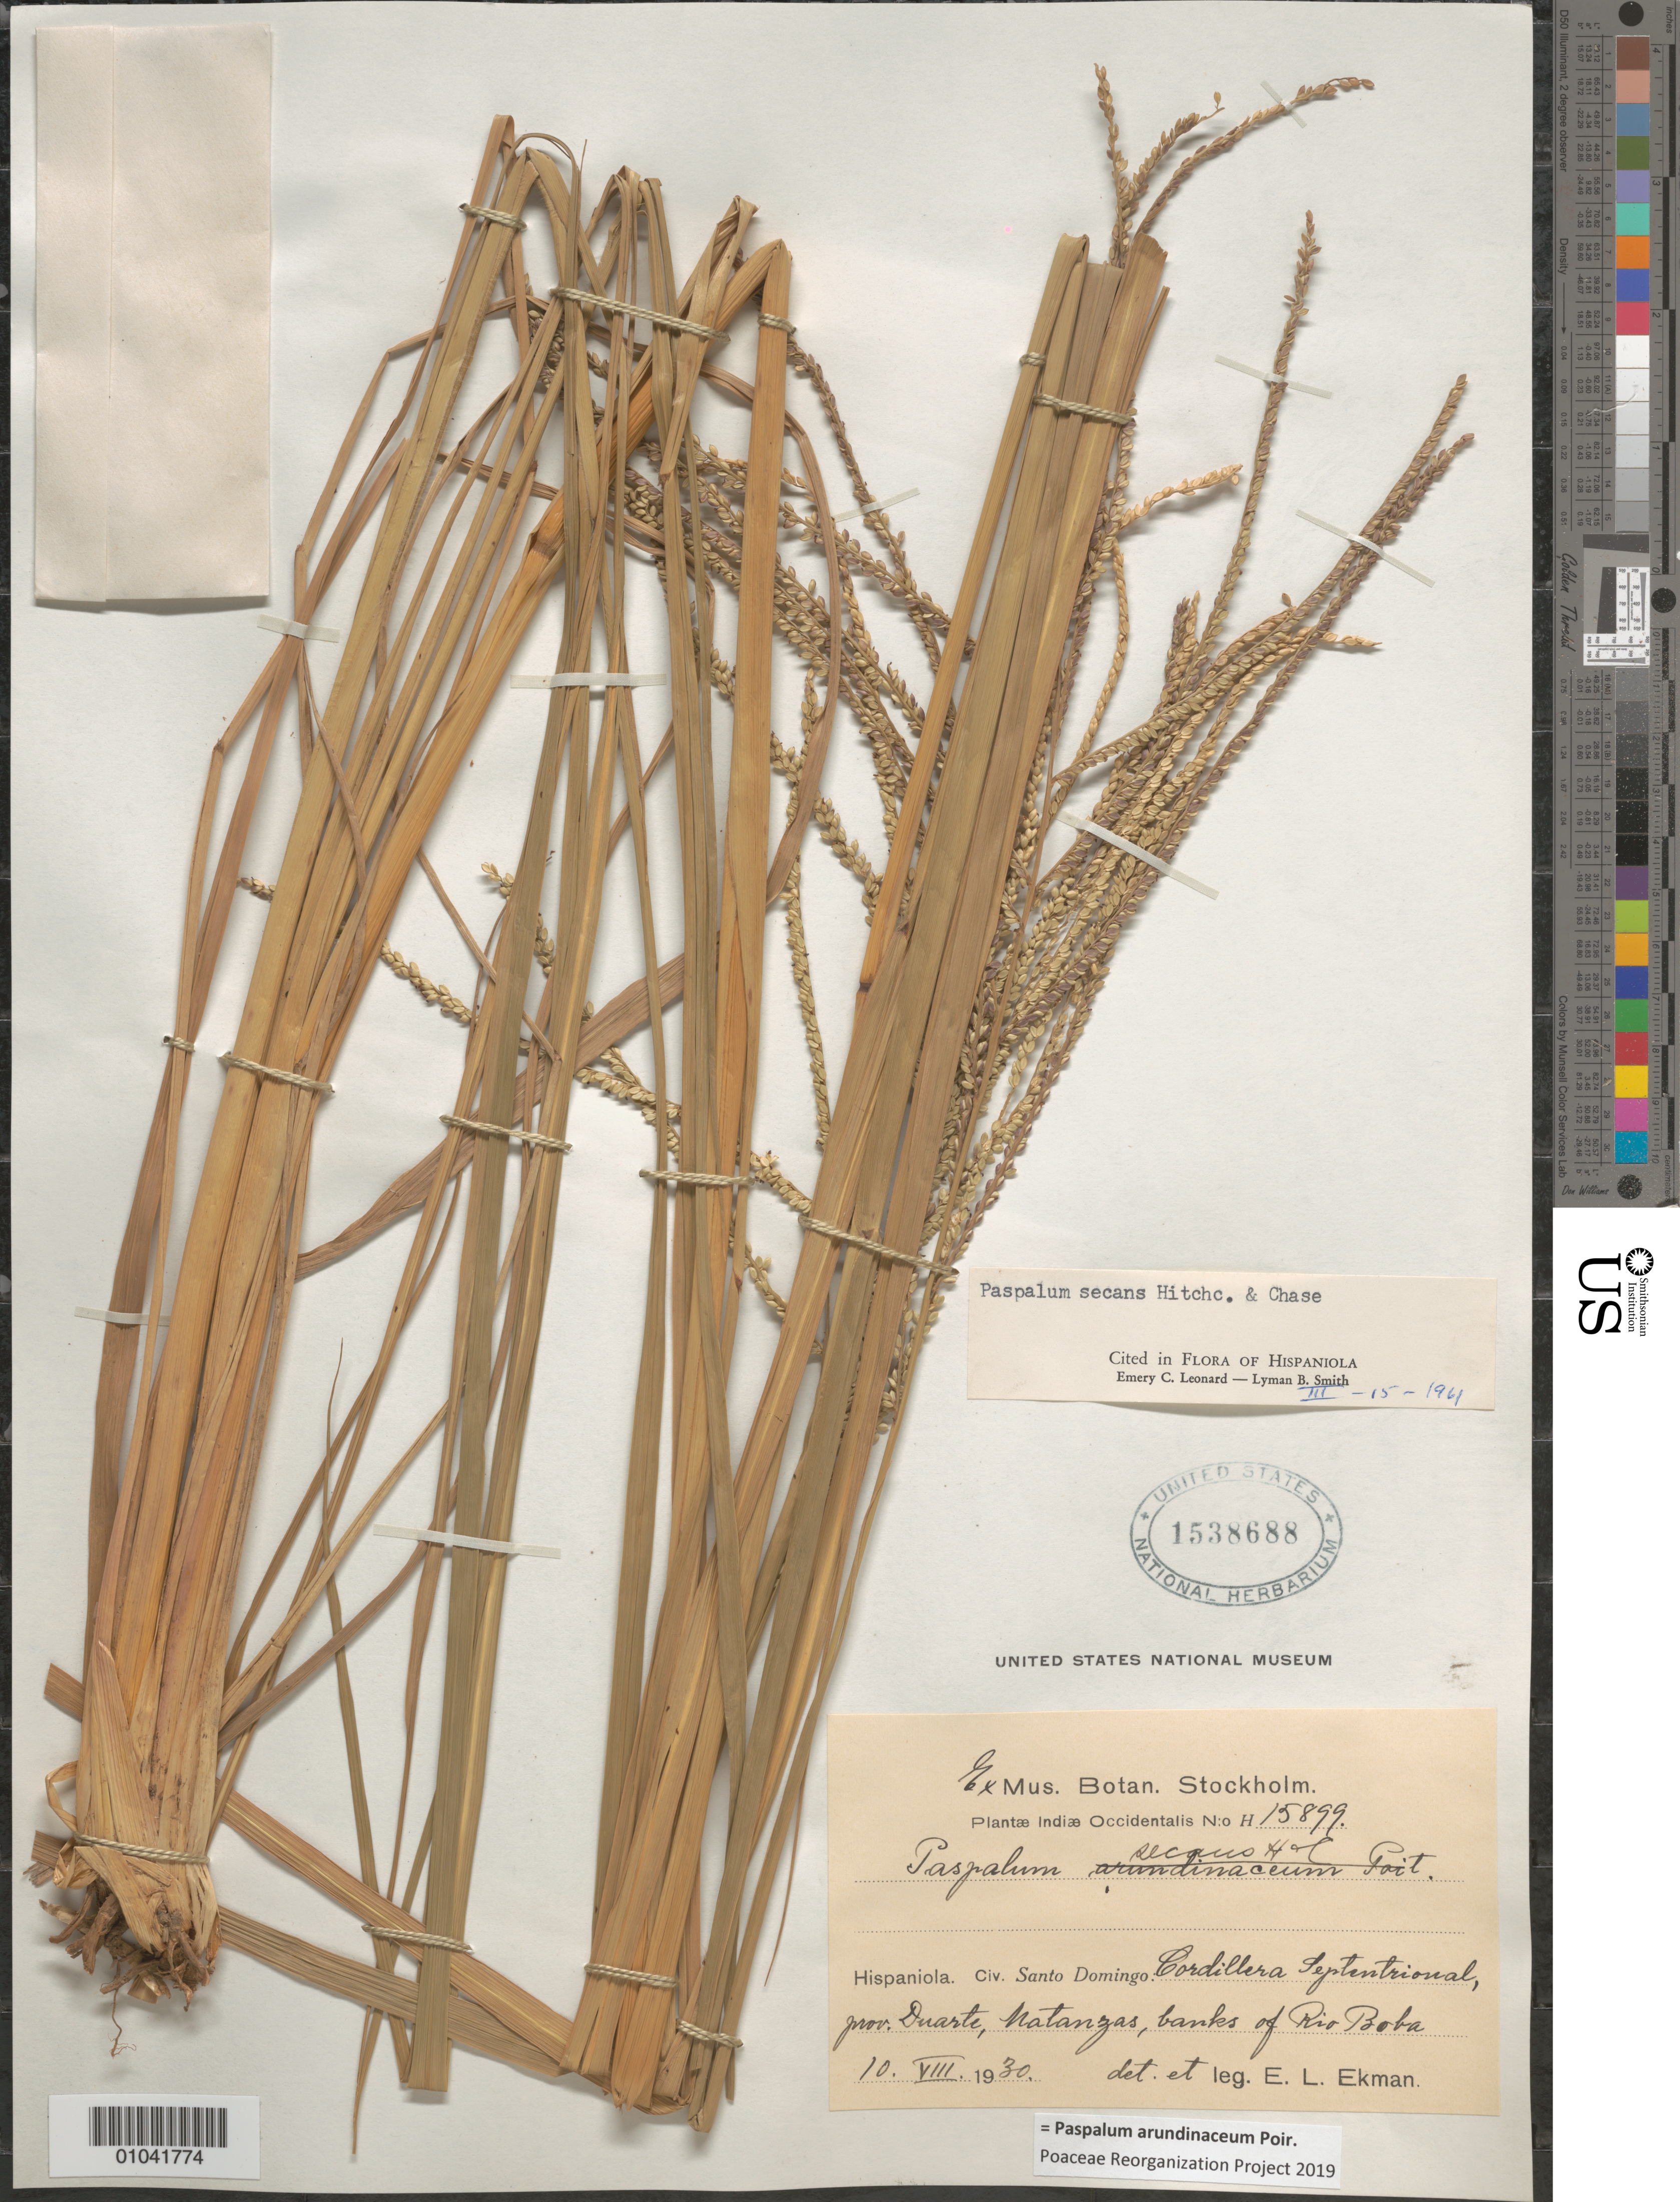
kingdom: Plantae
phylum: Tracheophyta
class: Liliopsida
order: Poales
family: Poaceae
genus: Paspalum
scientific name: Paspalum secans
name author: Hitchc. & Chase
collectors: E. L. Ekman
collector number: H 15899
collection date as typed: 10 Aug 1930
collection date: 1930-08-10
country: Dominican Republic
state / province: El Seibo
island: Hispaniola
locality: Cordillera Septentrional, Mantanazas, banks of Rio Boba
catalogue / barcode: US 1538688